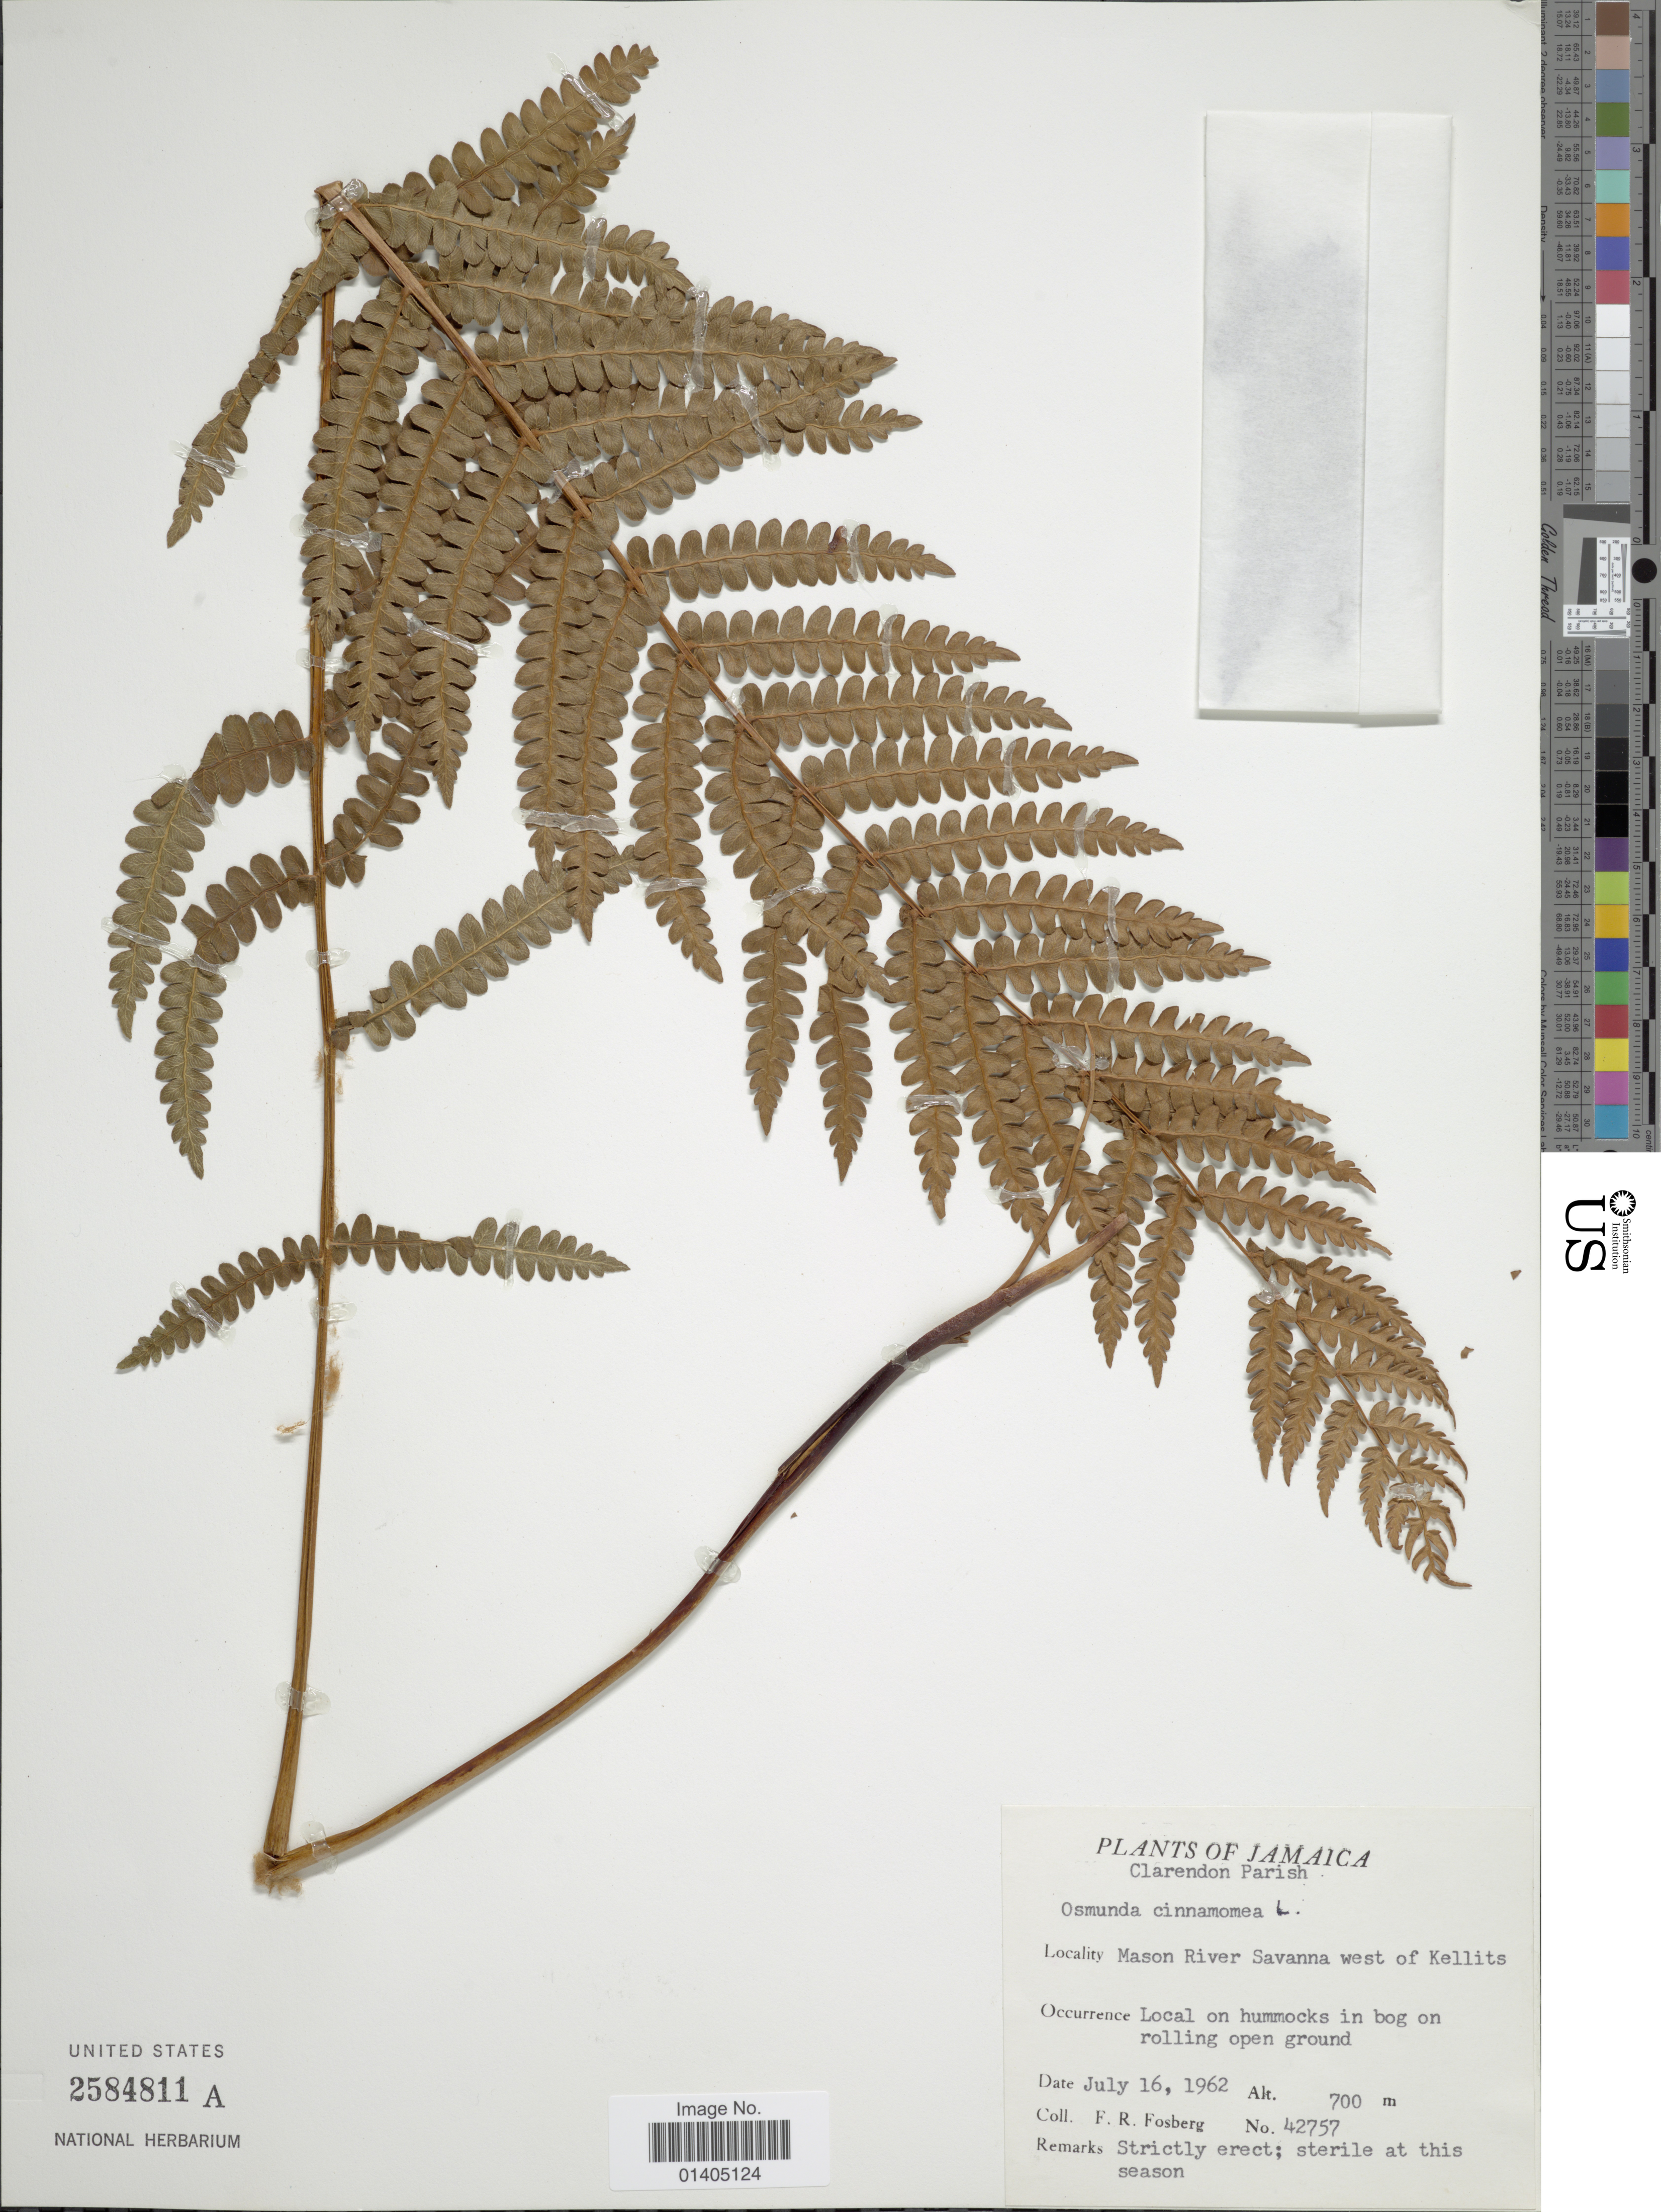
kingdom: Plantae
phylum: Tracheophyta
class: Polypodiopsida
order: Osmundales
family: Osmundaceae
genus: Osmundastrum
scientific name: Osmundastrum cinnamomeum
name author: (L.) C. Presl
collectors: F. R. Fosberg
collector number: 42757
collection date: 1962-07-16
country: Jamaica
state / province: Clarendon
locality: Claredon parish, mason River Savanna west of Kellits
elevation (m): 700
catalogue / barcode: US 2584811A